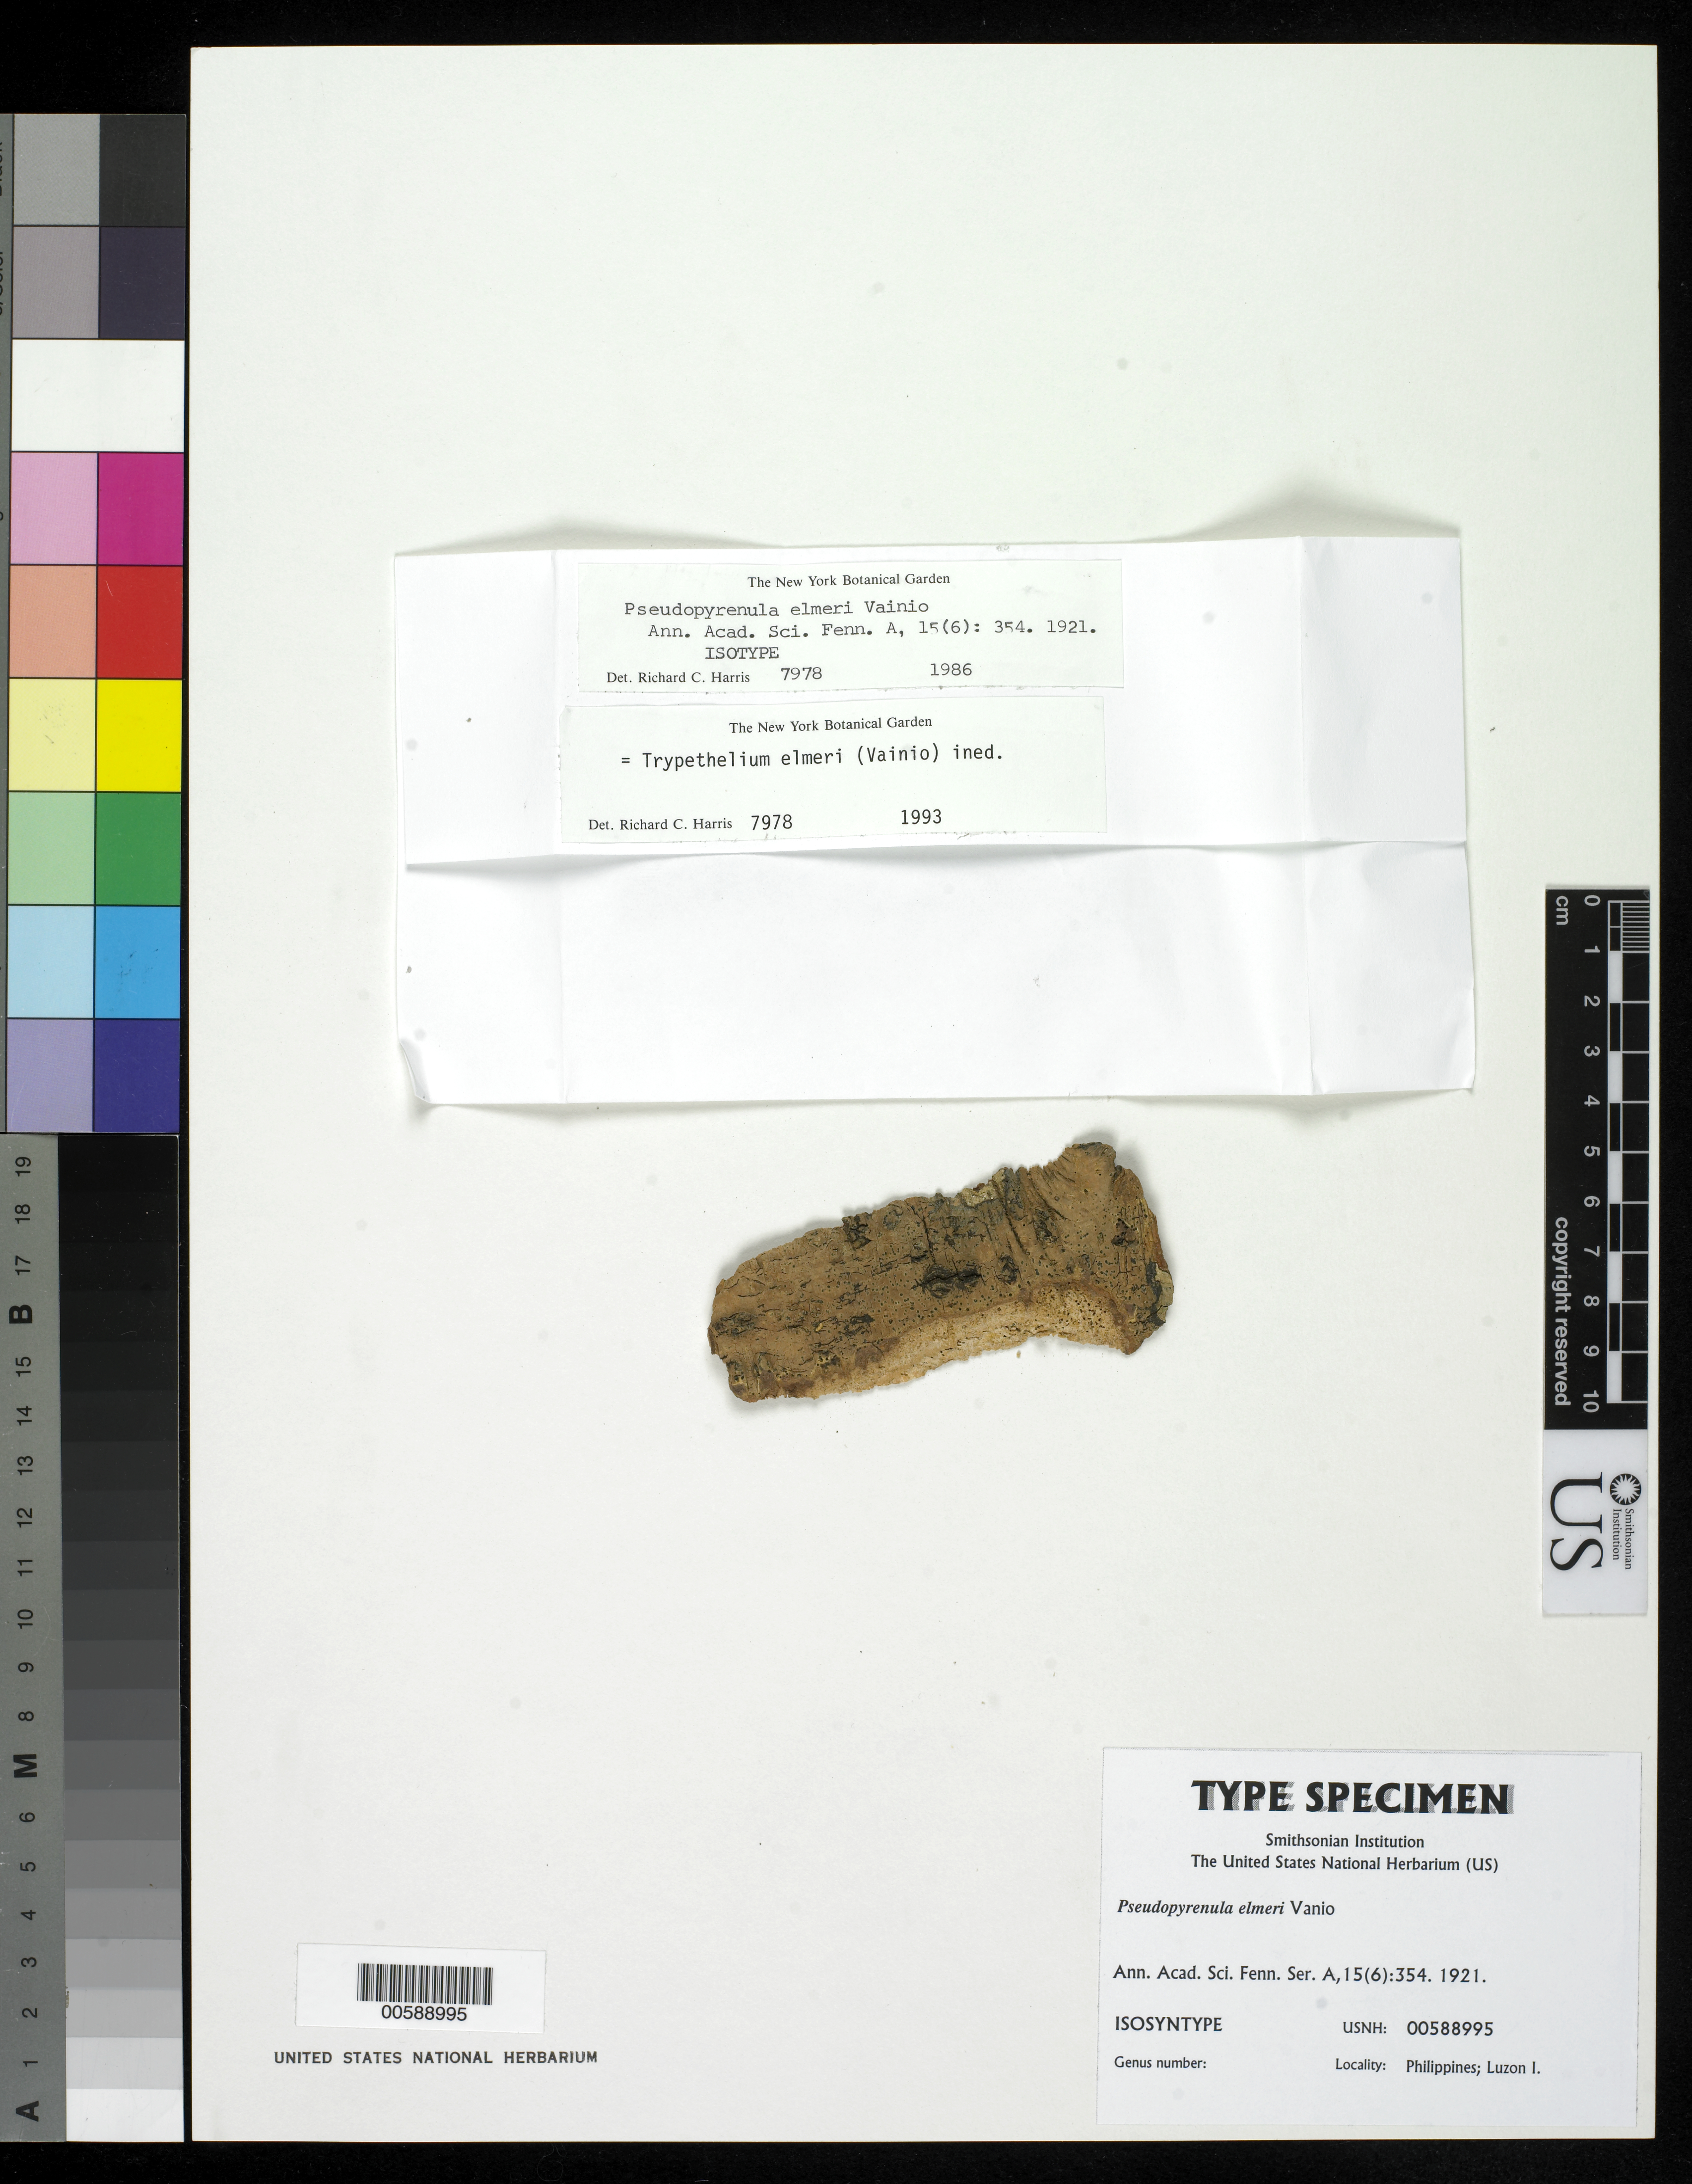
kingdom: Fungi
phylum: Ascomycota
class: Dothideomycetes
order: Trypetheliales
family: Trypetheliaceae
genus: Pseudopyrenula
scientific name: Pseudopyrenula elmeri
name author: Vain.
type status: Isosyntype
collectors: A. D. E. Elmer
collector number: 14655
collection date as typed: Oct 1915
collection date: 1915-10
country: Philippines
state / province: Bicol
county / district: Sorsogon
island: Luzon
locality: Irosin (Mt. Bulusan)